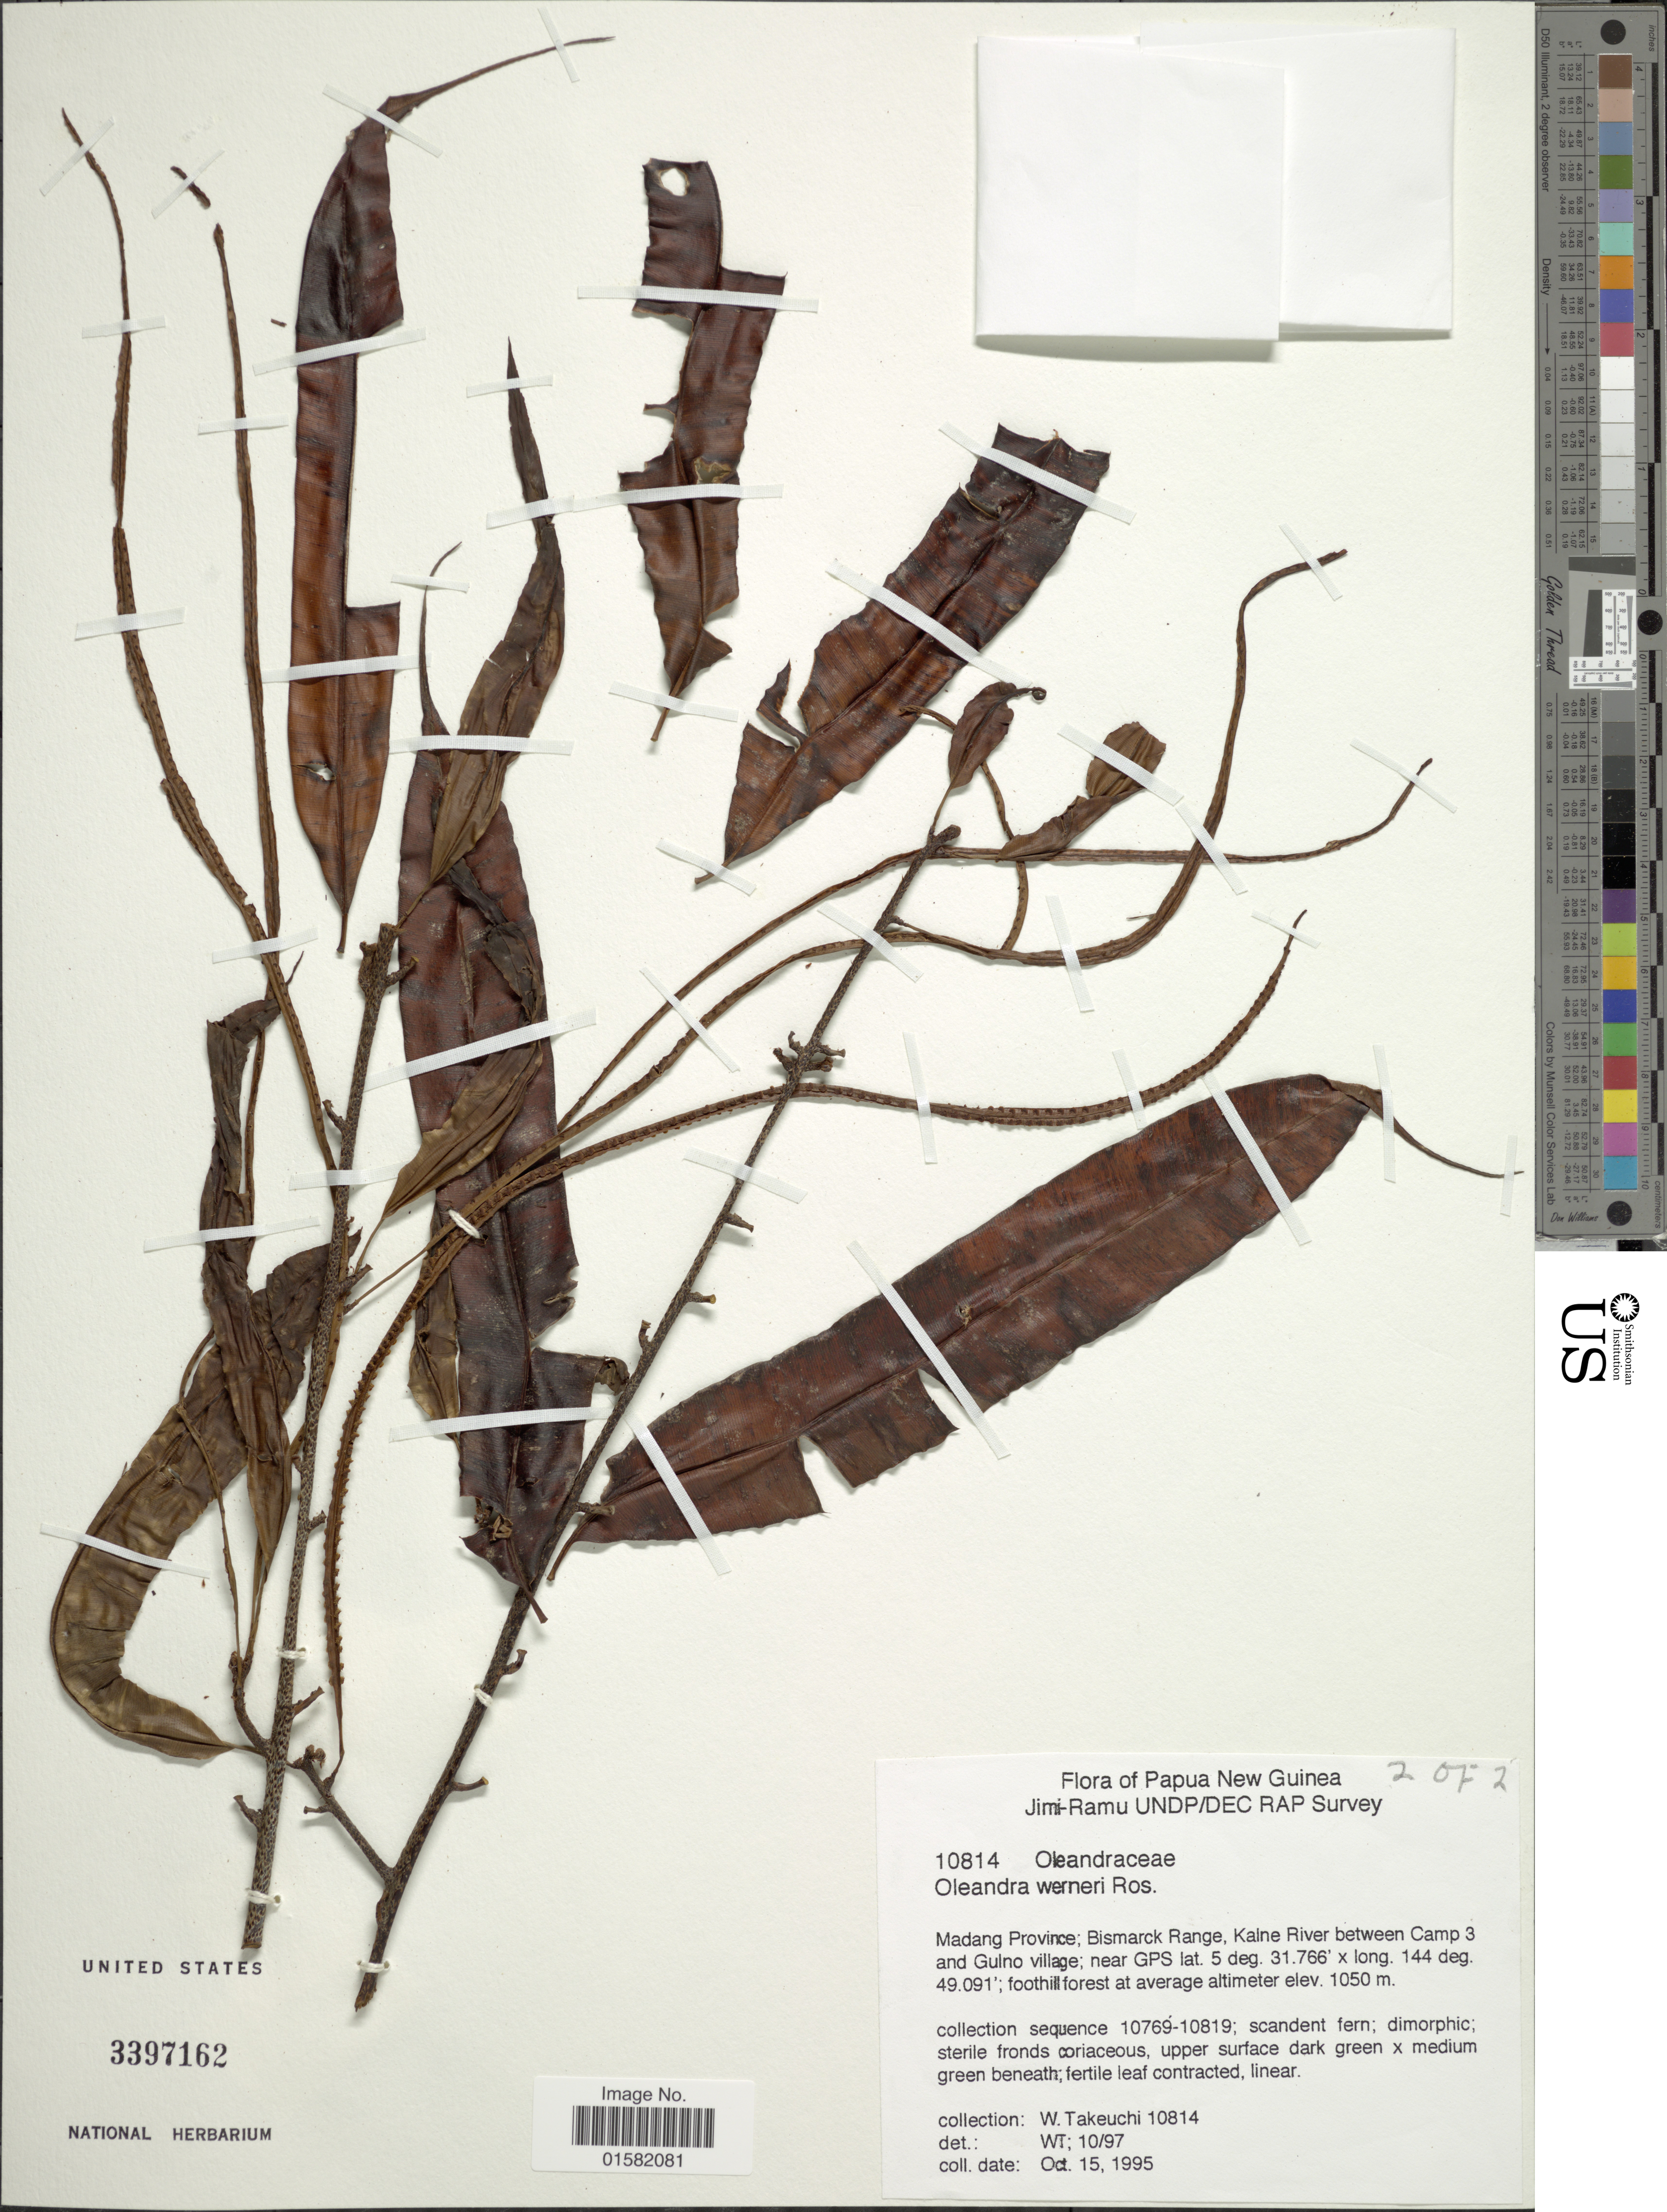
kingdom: Plantae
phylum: Tracheophyta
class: Polypodiopsida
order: Polypodiales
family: Oleandraceae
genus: Oleandra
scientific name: Oleandra werneri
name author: Rosenst.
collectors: W. Takeuchi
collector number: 10814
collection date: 1995-10-15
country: Papua New Guinea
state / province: Madang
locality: Papua New Guinea, Madang Province; Bismarvk Range, Kalne River between Camp 3 and Gulno village.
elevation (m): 1050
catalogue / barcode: US 3397162